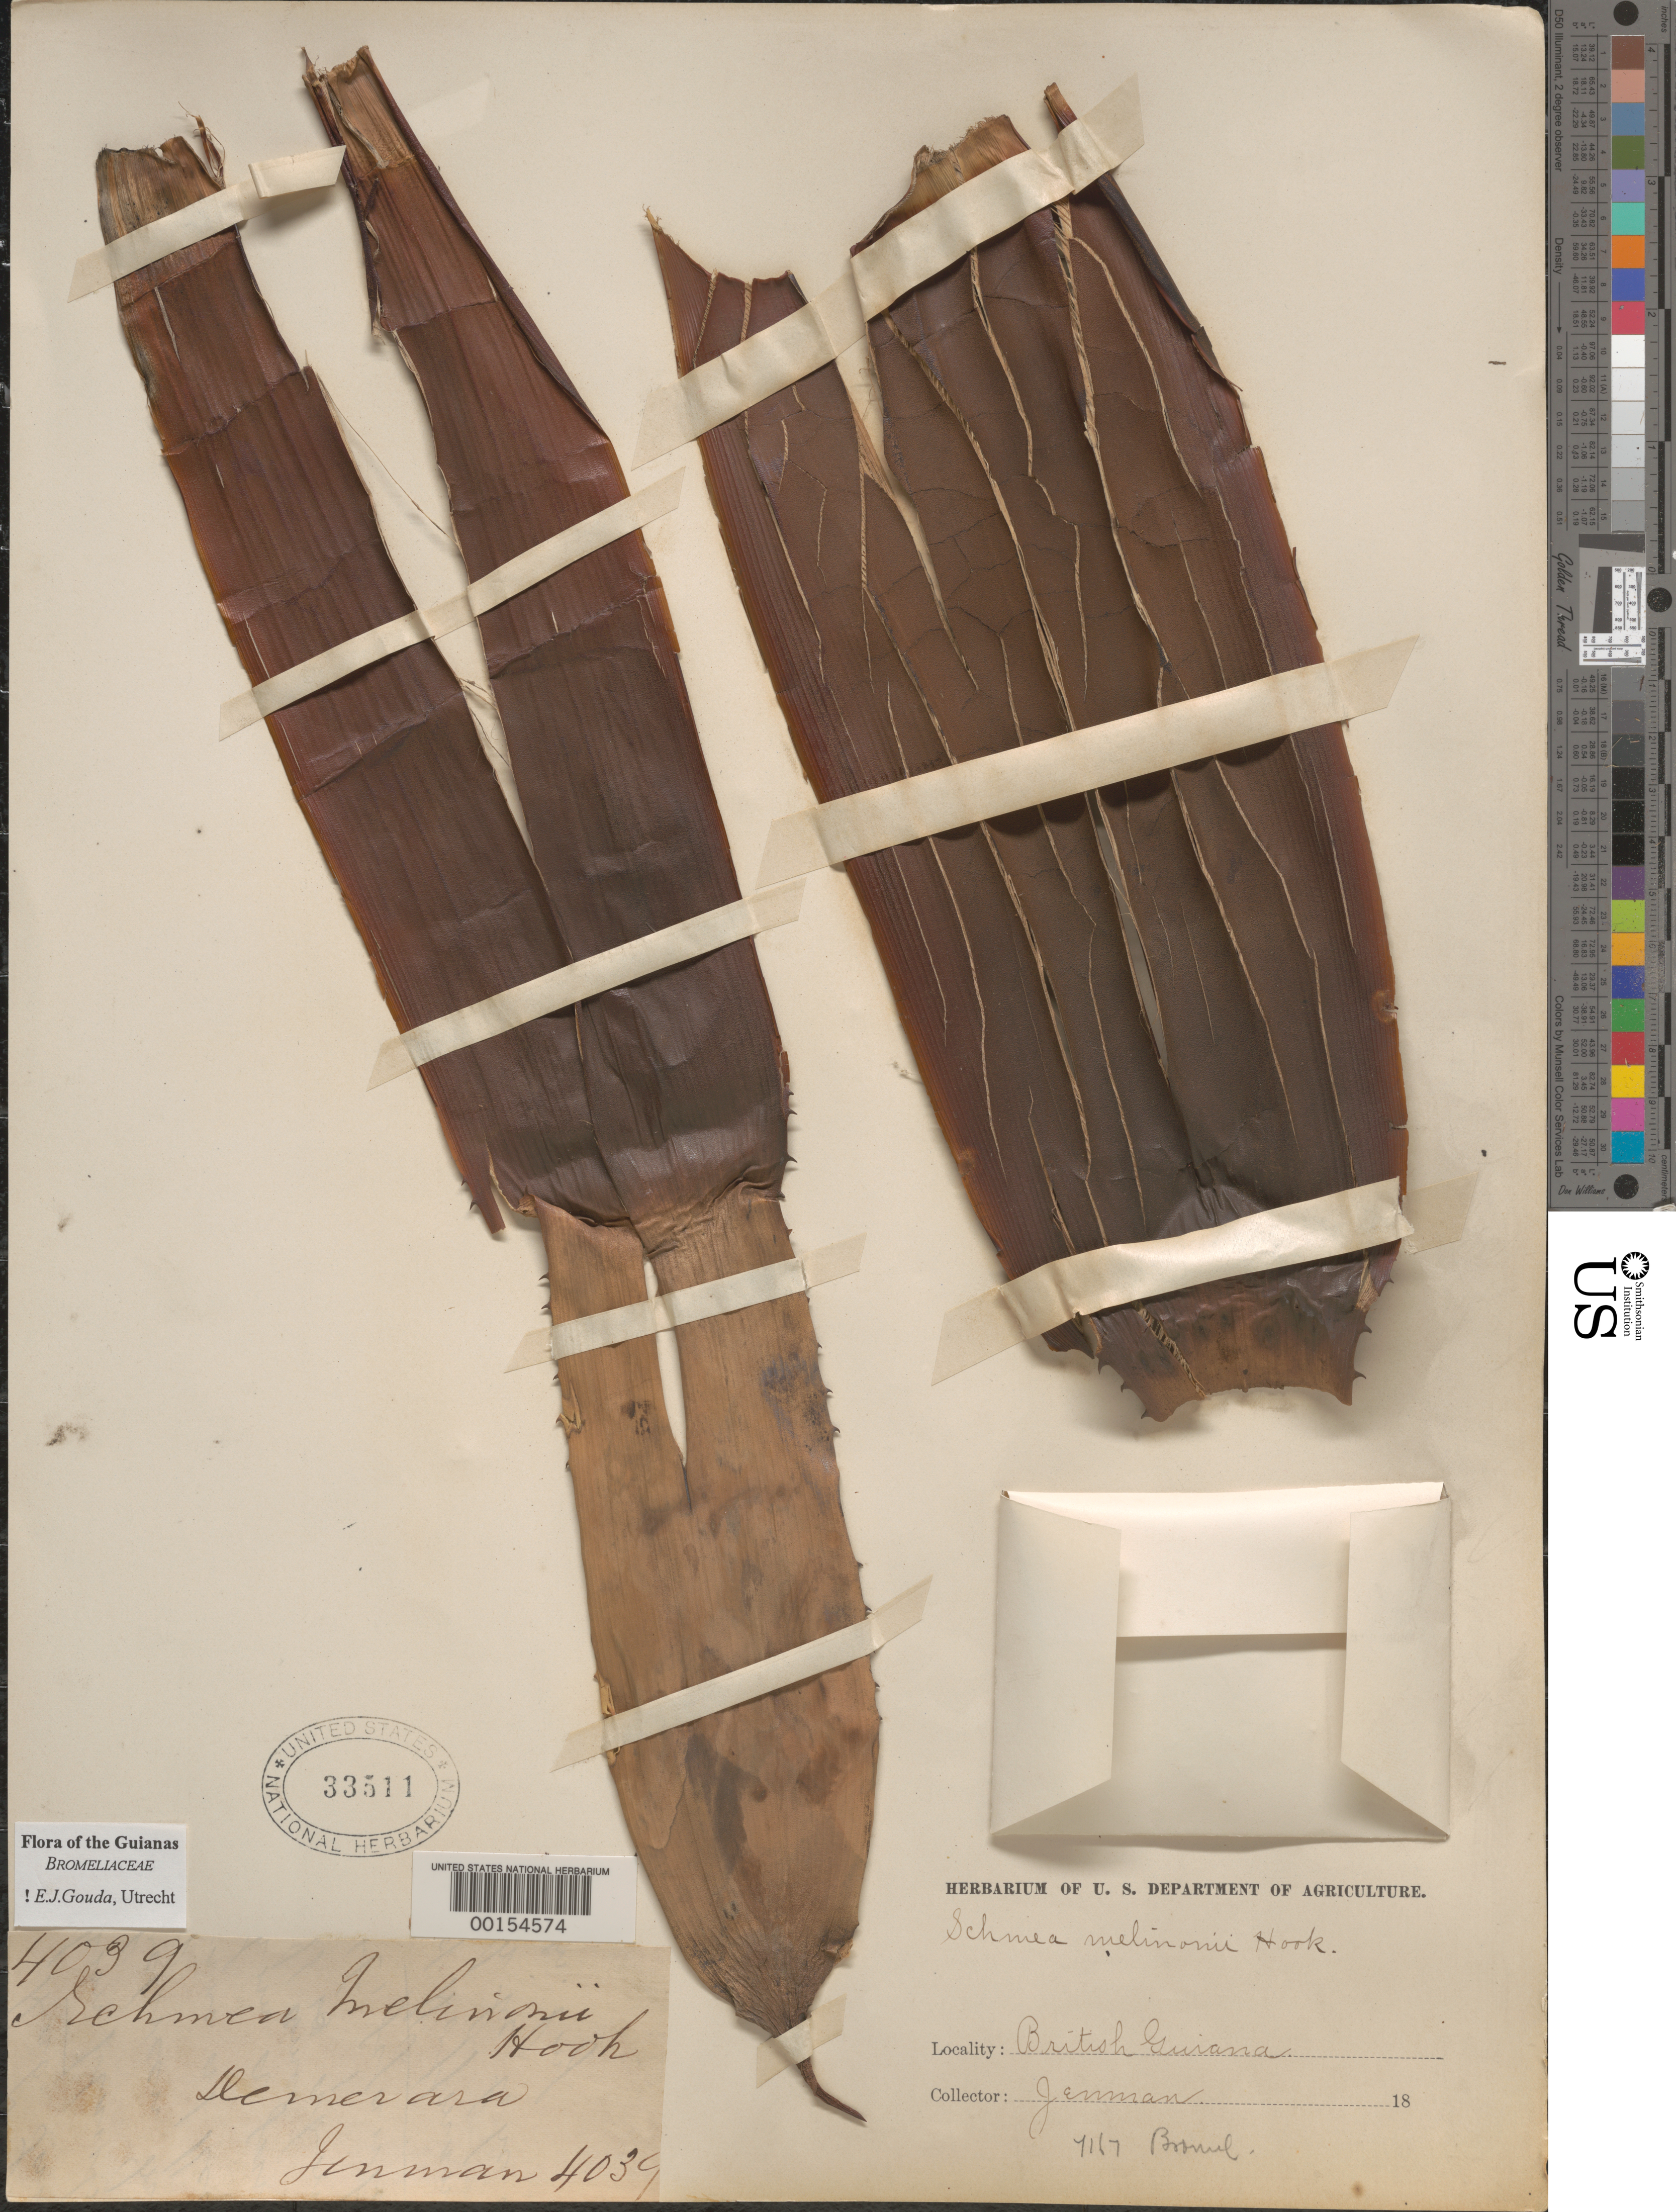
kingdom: Plantae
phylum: Tracheophyta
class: Liliopsida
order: Poales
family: Bromeliaceae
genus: Aechmea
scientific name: Aechmea melinonii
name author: Hook.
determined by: Gouda, E. J.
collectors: G. S. Jenman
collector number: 4039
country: Guyana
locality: Demerara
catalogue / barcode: US 33511